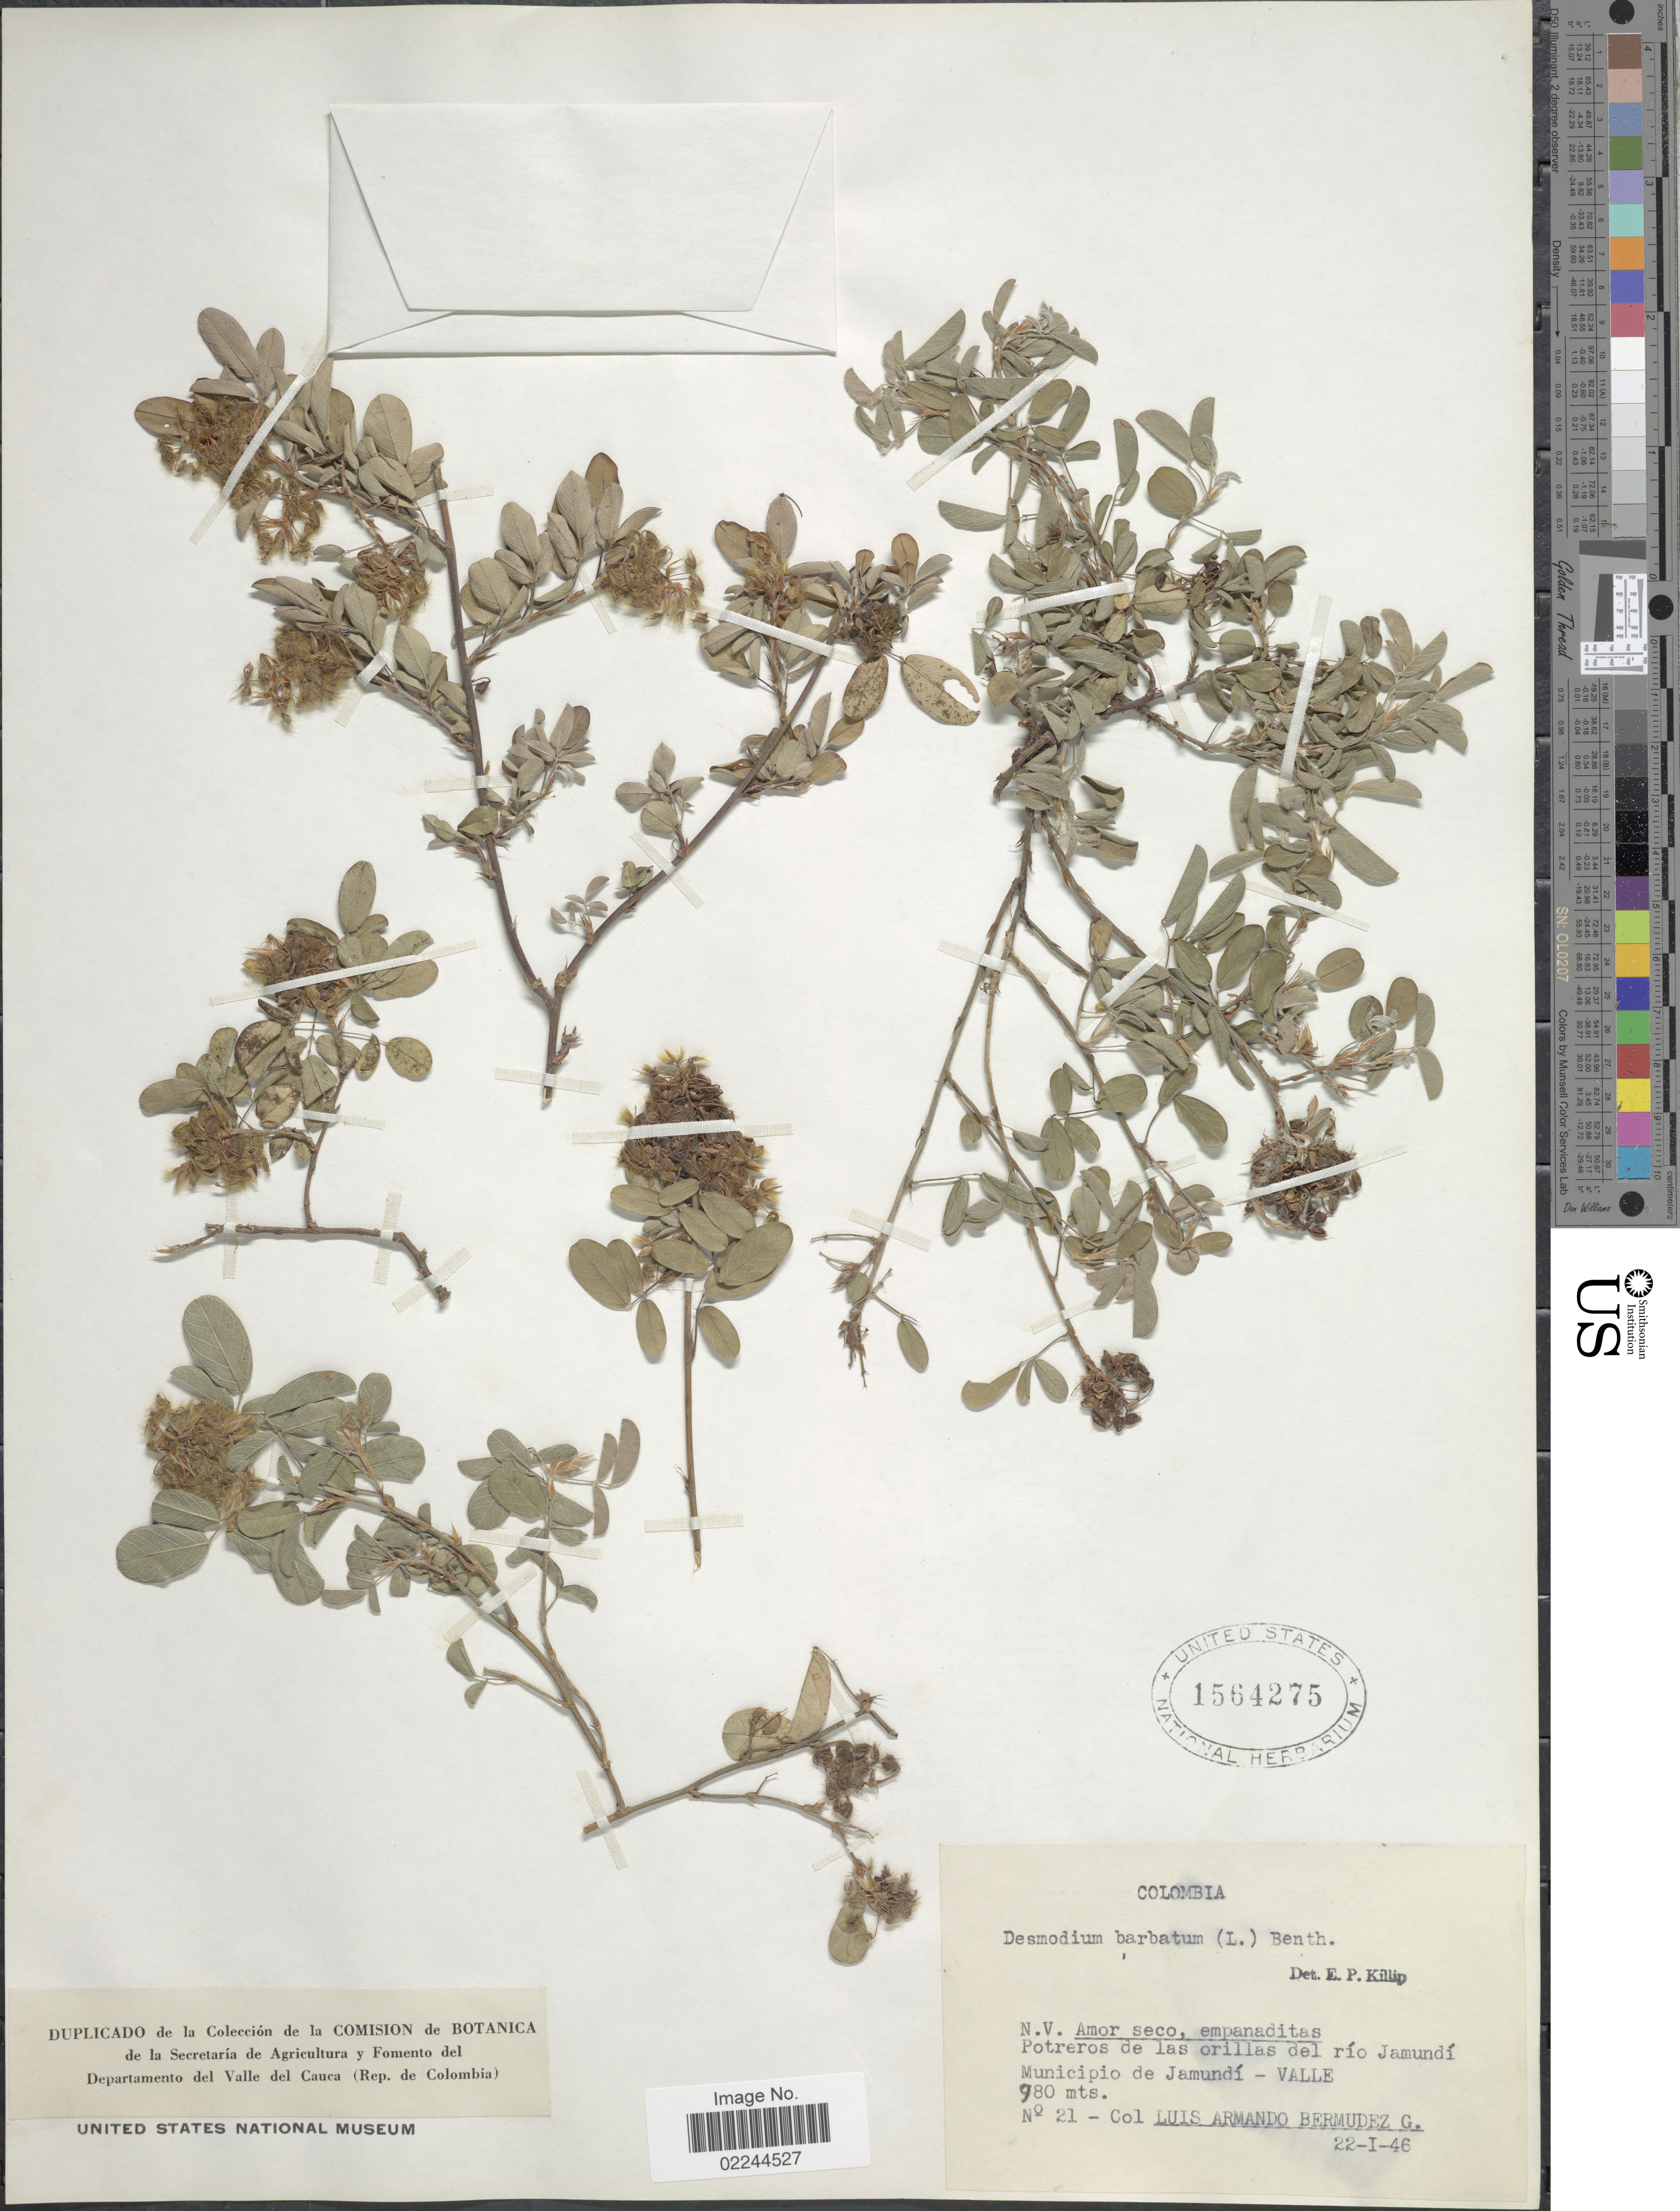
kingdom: Plantae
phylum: Tracheophyta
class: Magnoliopsida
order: Fabales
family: Fabaceae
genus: Grona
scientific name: Grona barbata var. barbata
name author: (L.) H. Ohashi & K. Ohashi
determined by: Strong, Mark T., (BOT), Smithsonian Institution - National Museum of Natural History (UNITED STATES)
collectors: L. Bermudez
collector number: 21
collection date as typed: Transcribed d/m/y: 22/1/46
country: Colombia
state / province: Valle del Cauca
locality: Potreros de las orillas del rio Jamundi Municipio de Jamundi - Valle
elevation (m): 980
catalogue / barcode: US 1564275